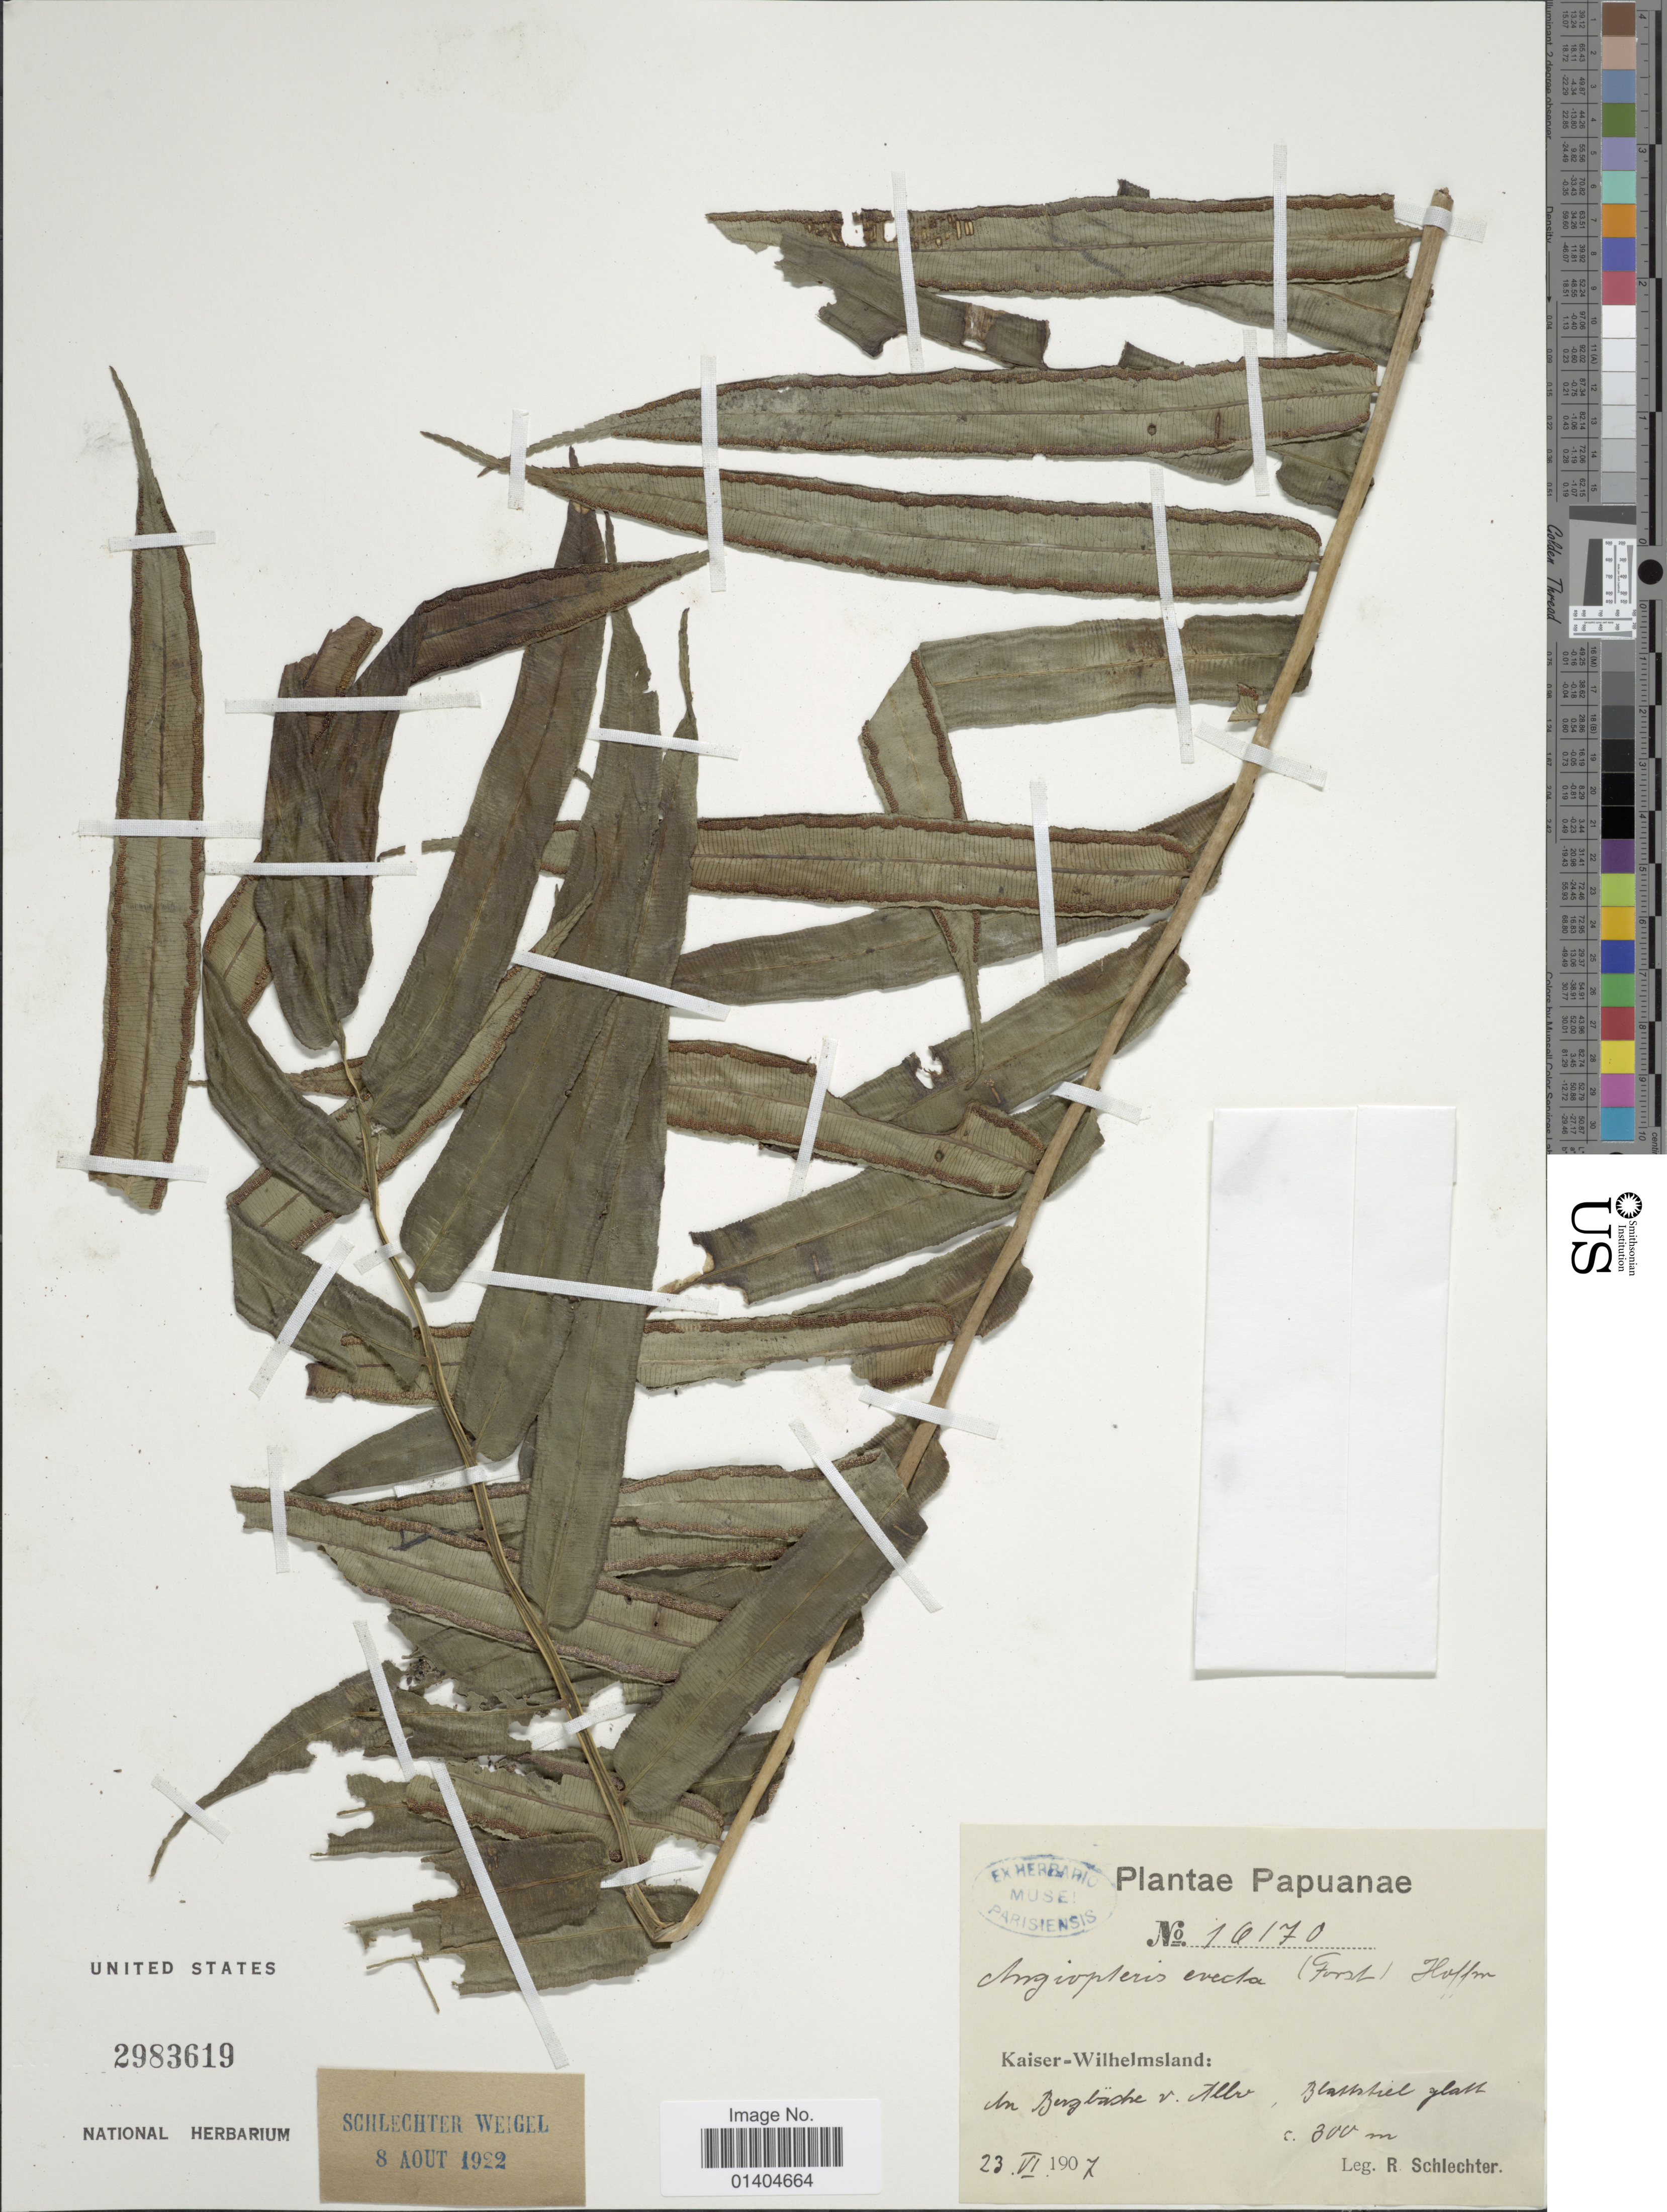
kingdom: Plantae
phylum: Tracheophyta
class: Polypodiopsida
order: Marattiales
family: Marattiaceae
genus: Angiopteris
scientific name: Angiopteris evecta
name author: (G. Forst.) Hoffm.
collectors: F. R. R. Schlechter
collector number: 16170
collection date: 1907-06-23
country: Papua New Guinea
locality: Kaiser-Wilhelmsland: An Bergbäche v. Albo.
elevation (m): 300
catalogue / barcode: US 2983619